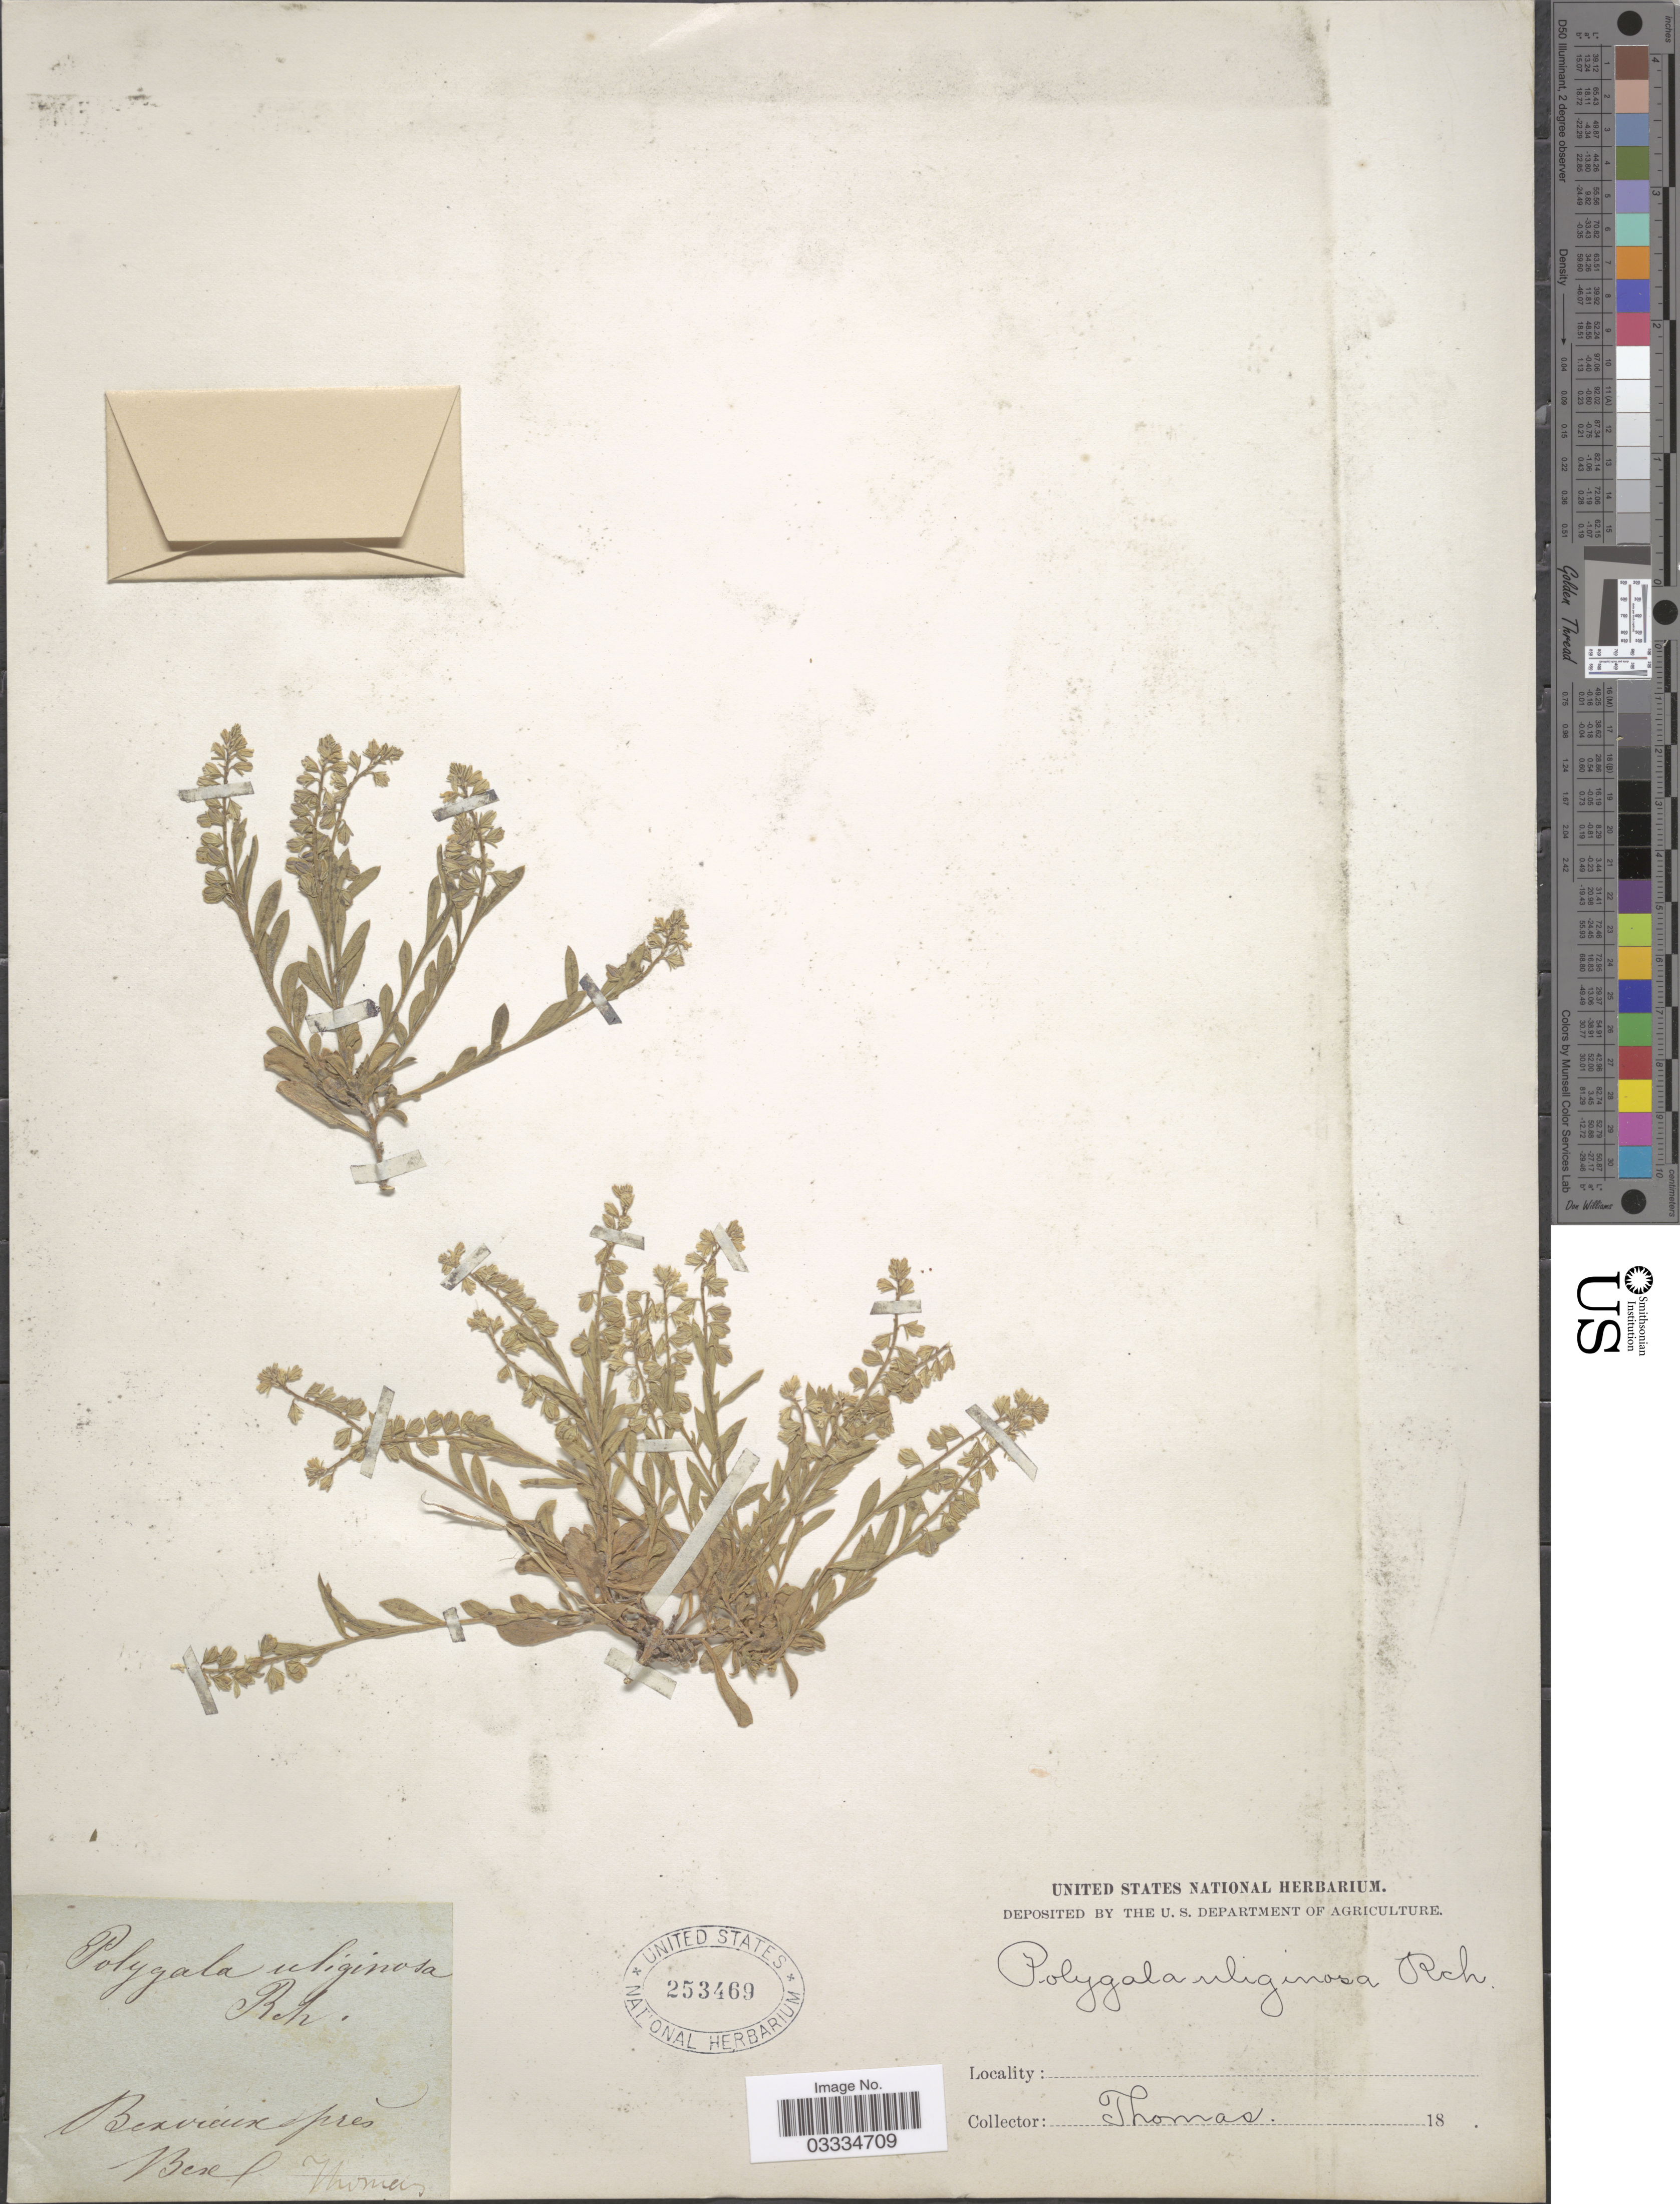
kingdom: Plantae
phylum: Tracheophyta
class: Magnoliopsida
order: Fabales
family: Polygalaceae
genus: Polygala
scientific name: Polygala uliginosa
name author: Pers.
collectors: -- Thomas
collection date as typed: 18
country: Switzerland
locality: Bexvieux pres Bex.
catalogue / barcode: US 253469